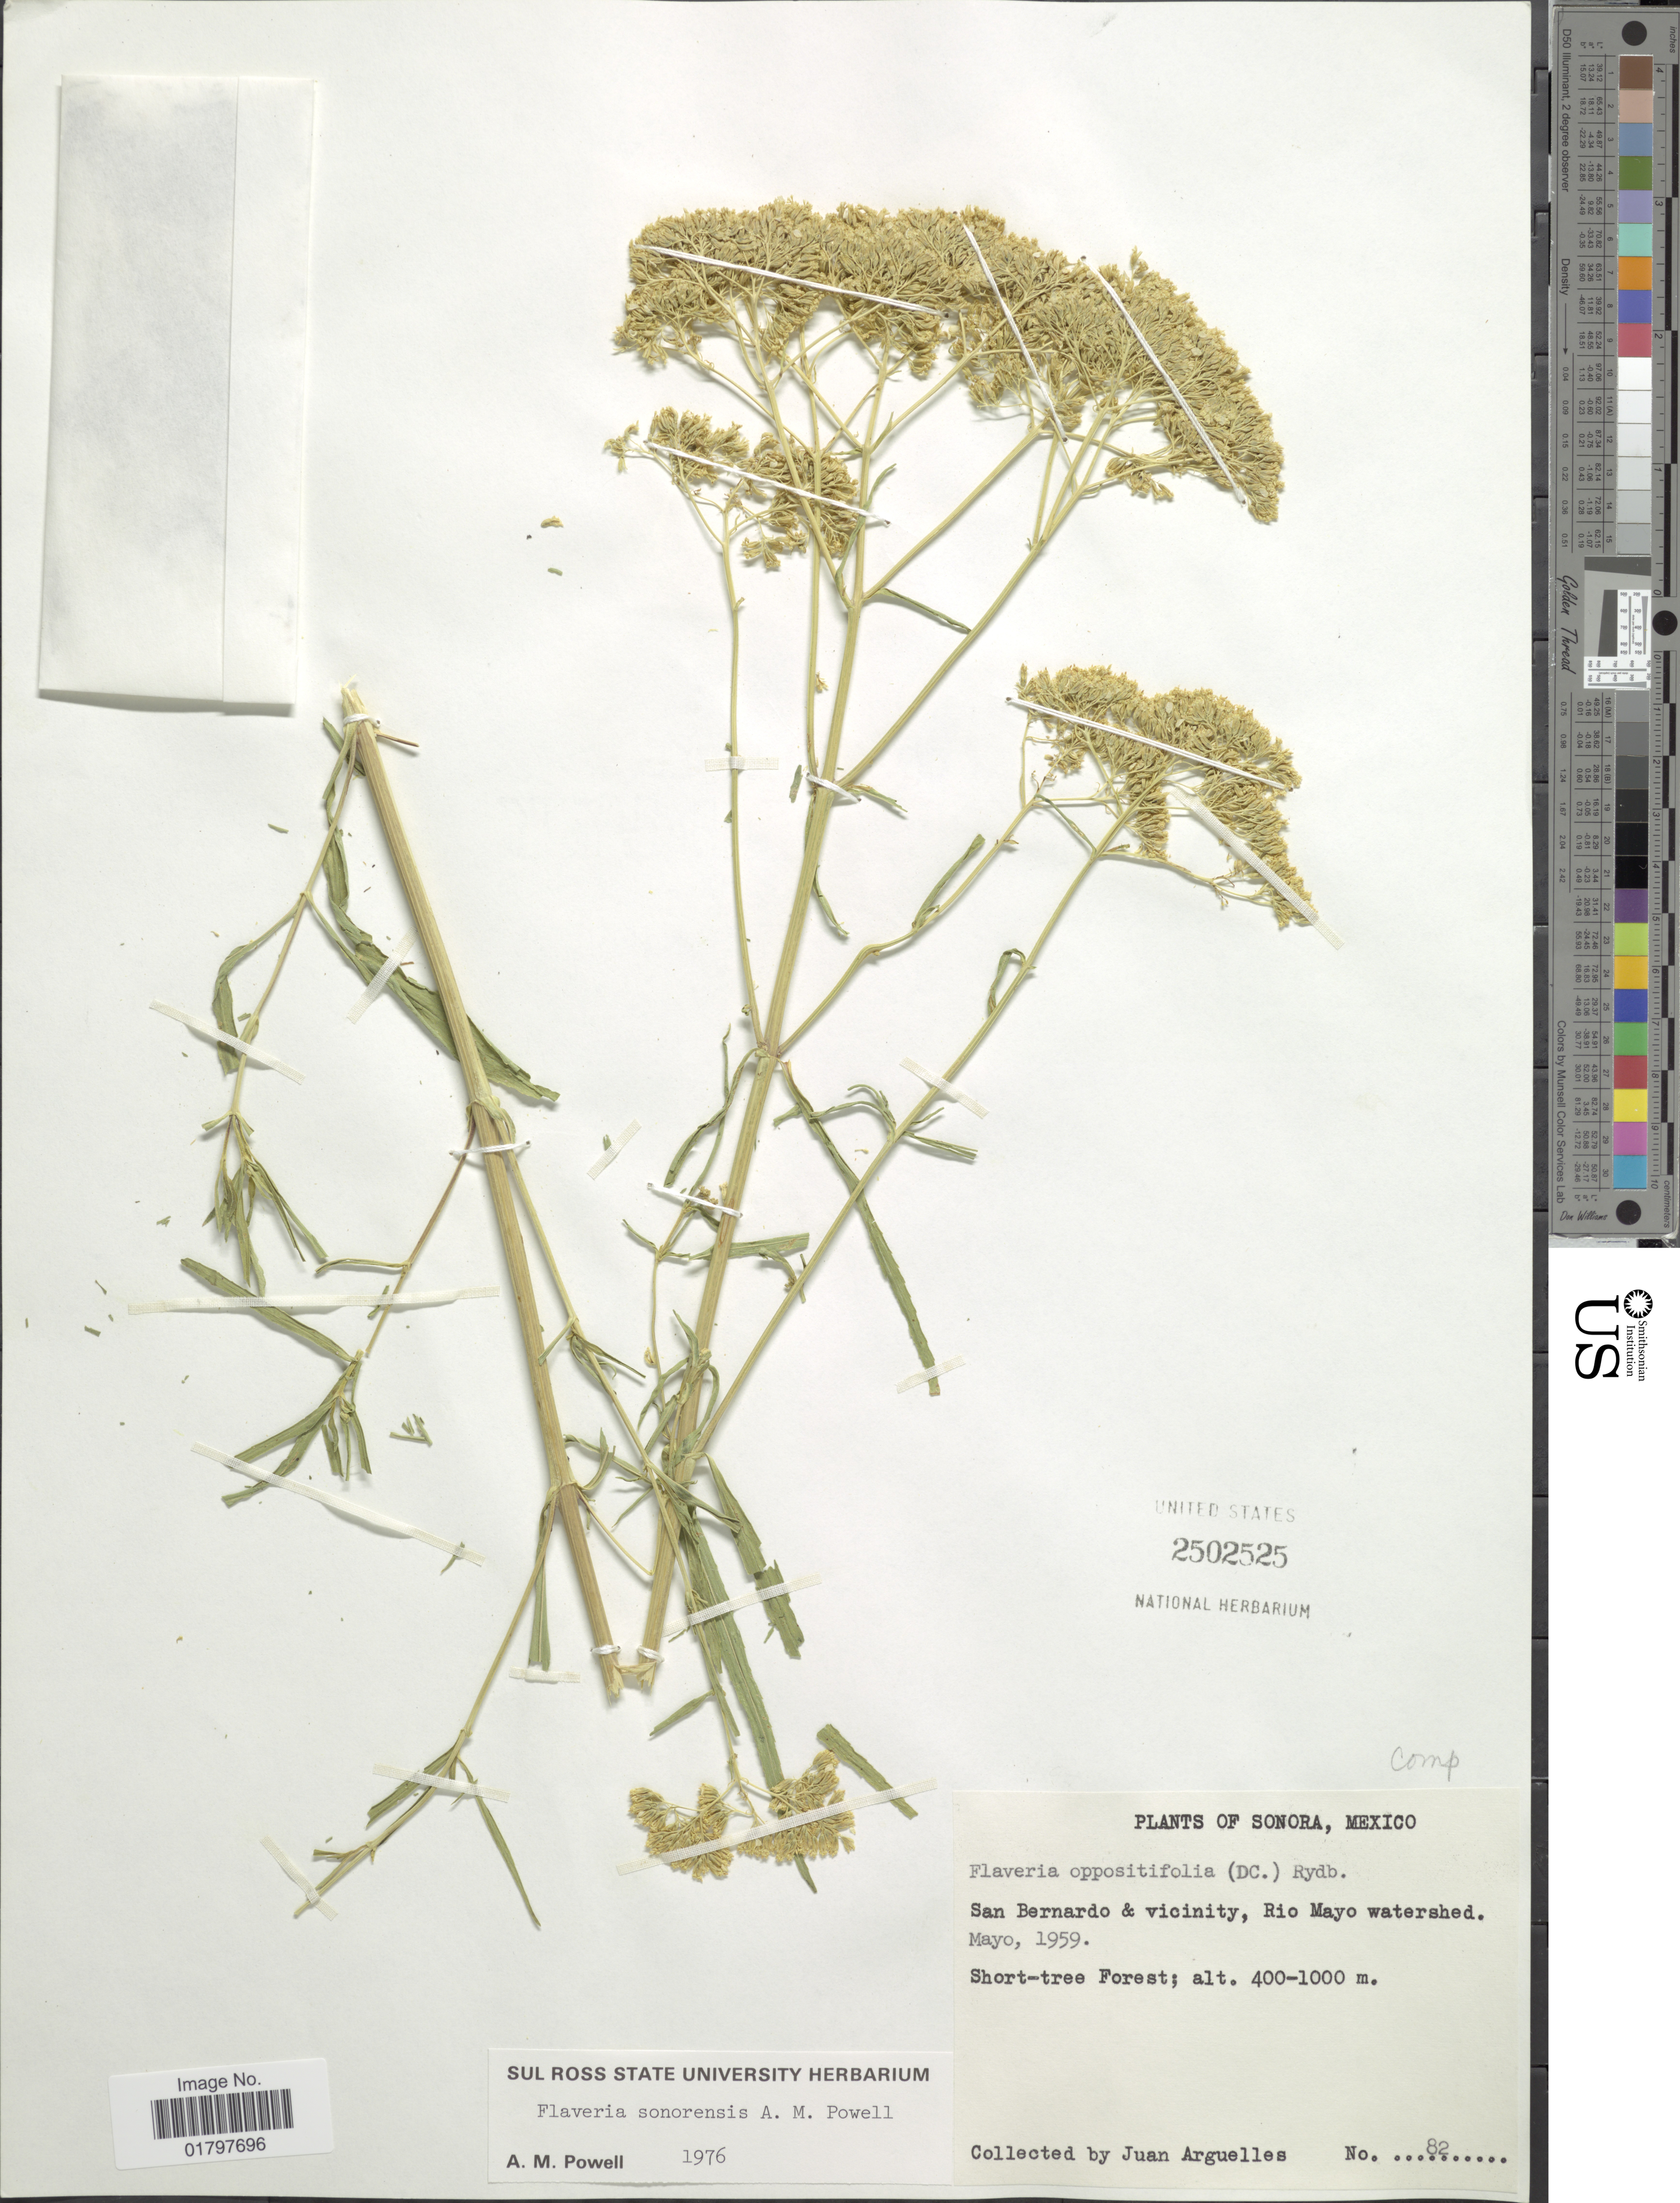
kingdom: Plantae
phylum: Tracheophyta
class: Magnoliopsida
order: Asterales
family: Asteraceae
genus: Flaveria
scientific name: Flaveria sonorensis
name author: A.M. Powell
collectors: J. Arguelles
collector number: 82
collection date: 1959-05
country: Mexico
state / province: Sonora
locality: San Bernardino & vicinity, Rio Mayo watershed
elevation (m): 400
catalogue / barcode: US 2502525